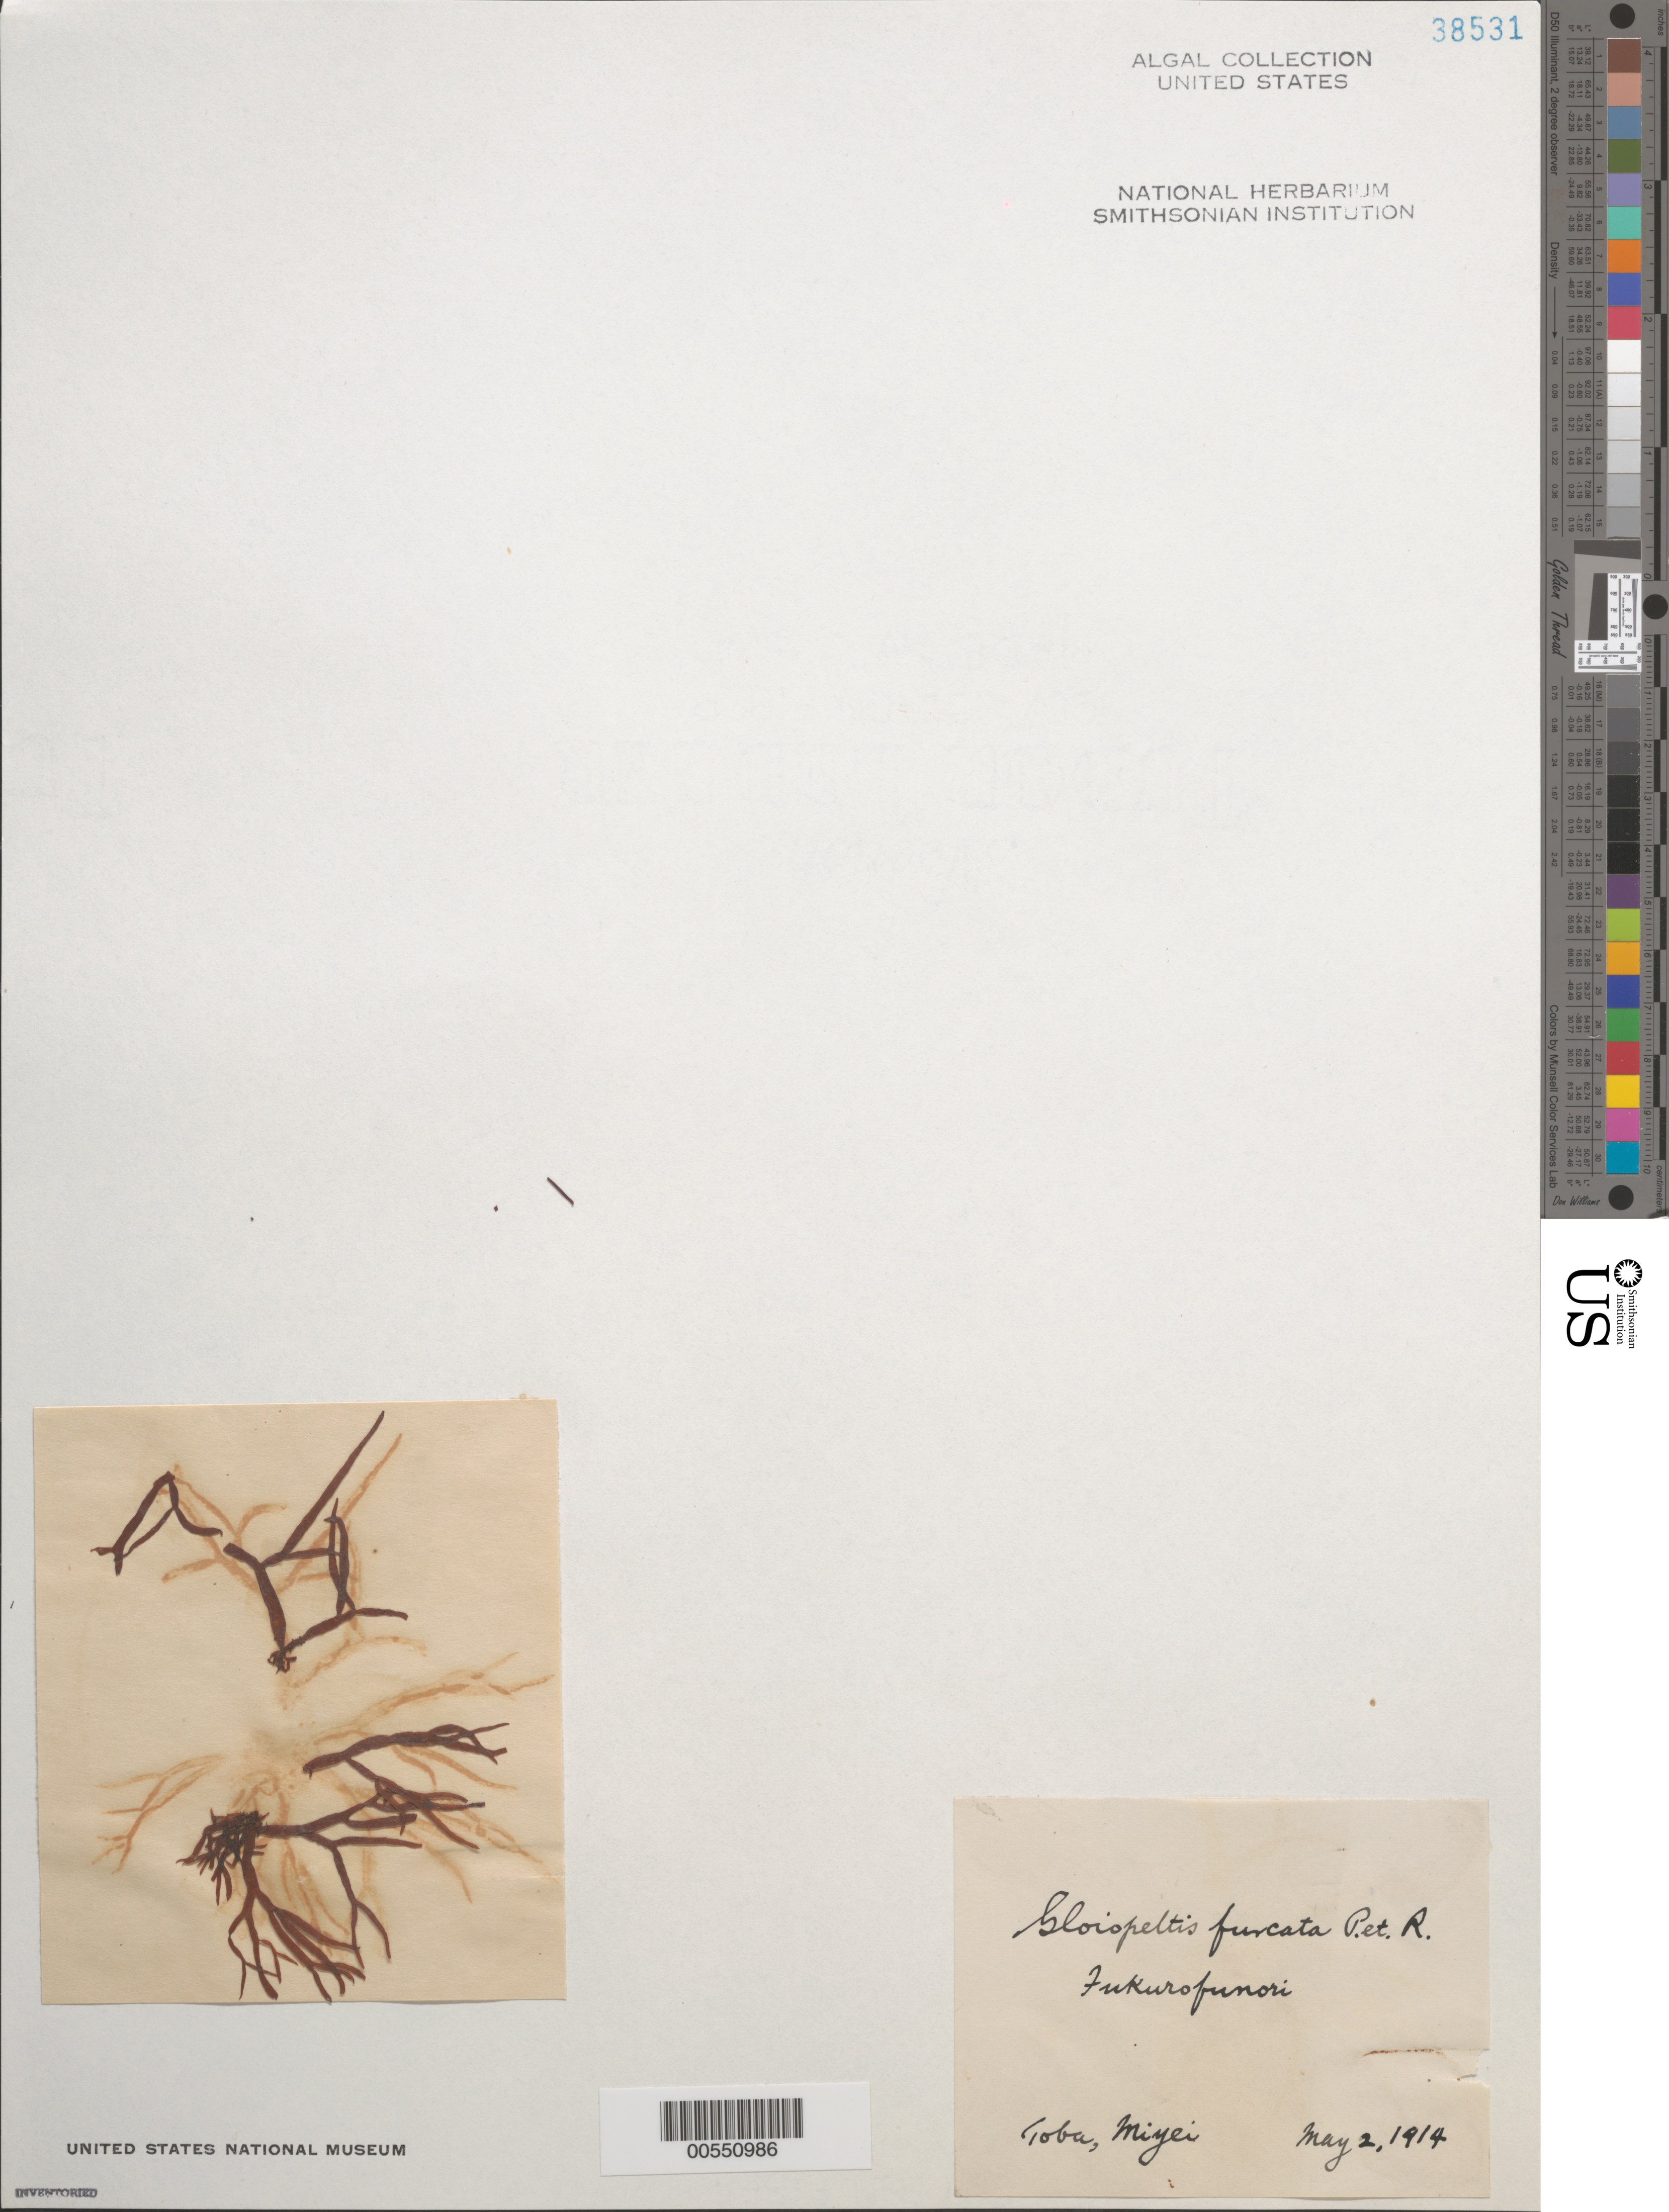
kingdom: Plantae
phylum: Rhodophyta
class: Florideophyceae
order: Gigartinales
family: Endocladiaceae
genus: Gloiopeltis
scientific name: Gloiopeltis furcata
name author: (Postels & Rupr.) J. Agardh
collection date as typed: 02 May 1914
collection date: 1914-05-02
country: Japan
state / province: Mie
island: Honshu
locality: Toba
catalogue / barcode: US 38531